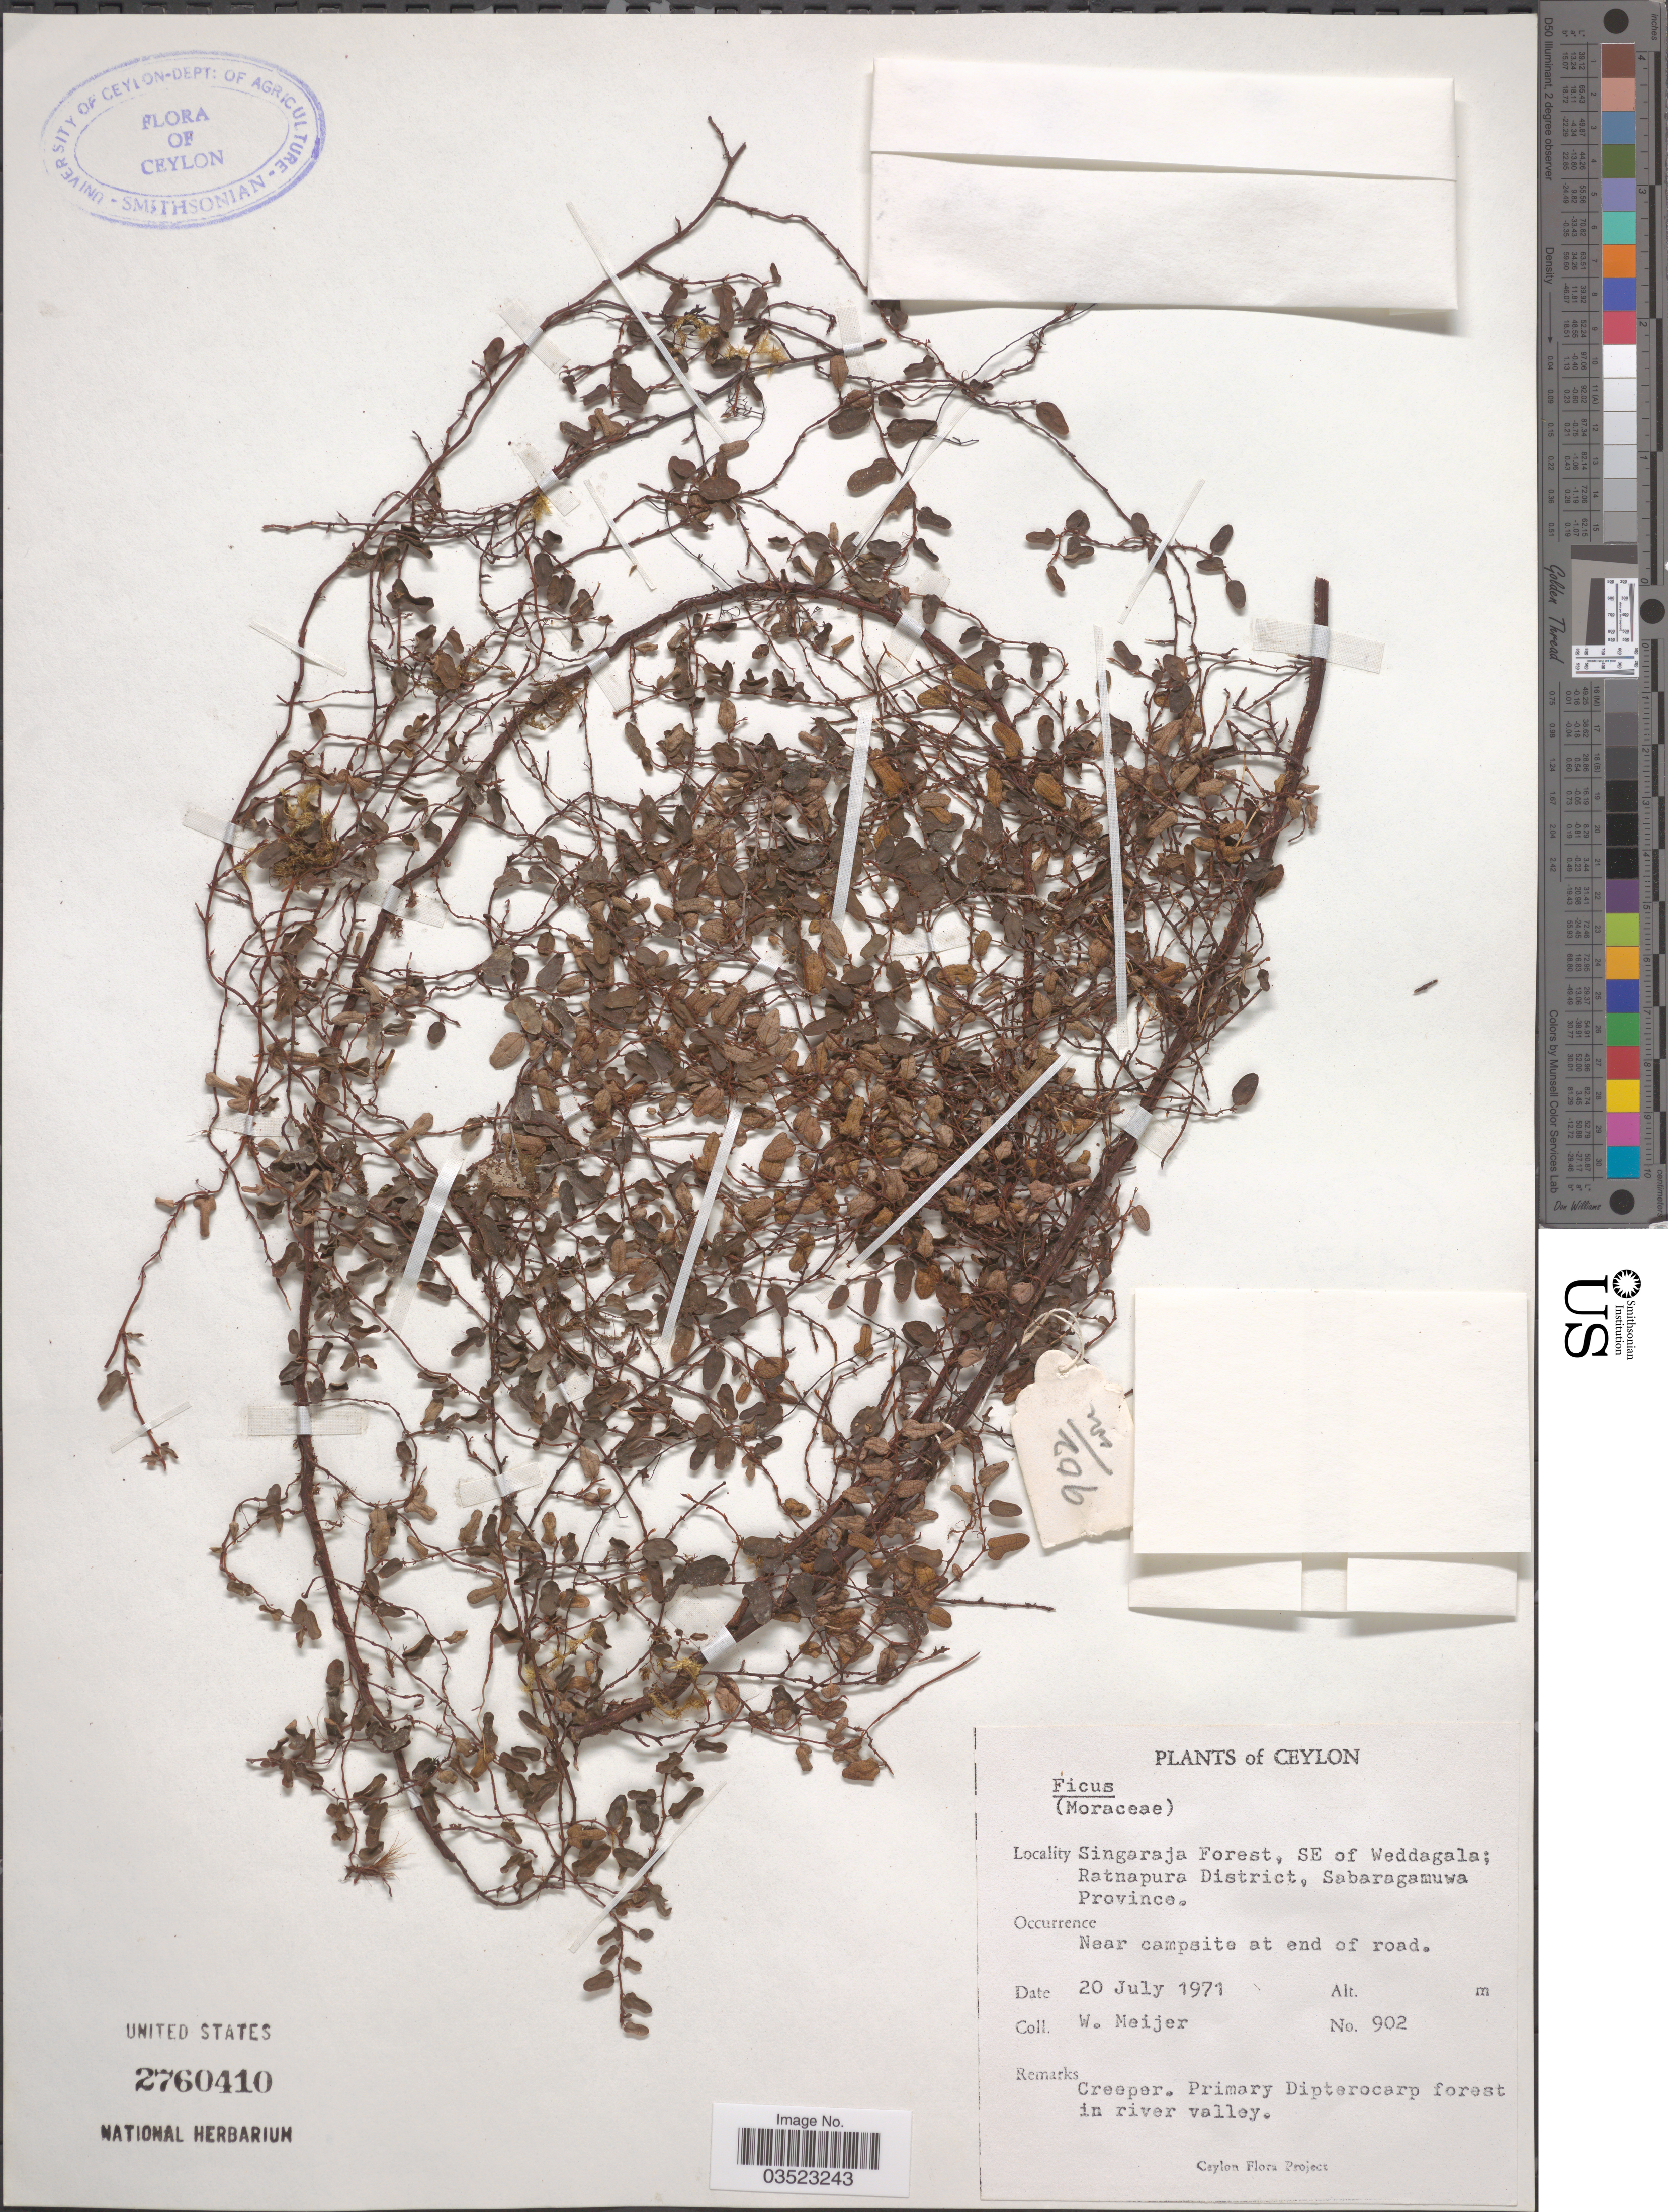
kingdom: Plantae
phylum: Tracheophyta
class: Magnoliopsida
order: Rosales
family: Moraceae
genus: Ficus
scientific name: Ficus sp.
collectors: W. Meijer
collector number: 902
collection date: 1971-07-20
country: Sri Lanka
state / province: Sabaragamuwa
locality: Ceylon. Singaraja Forest, SE of Weddagala; Ratnapura District. Near campsite at end of road.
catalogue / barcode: US 2760410